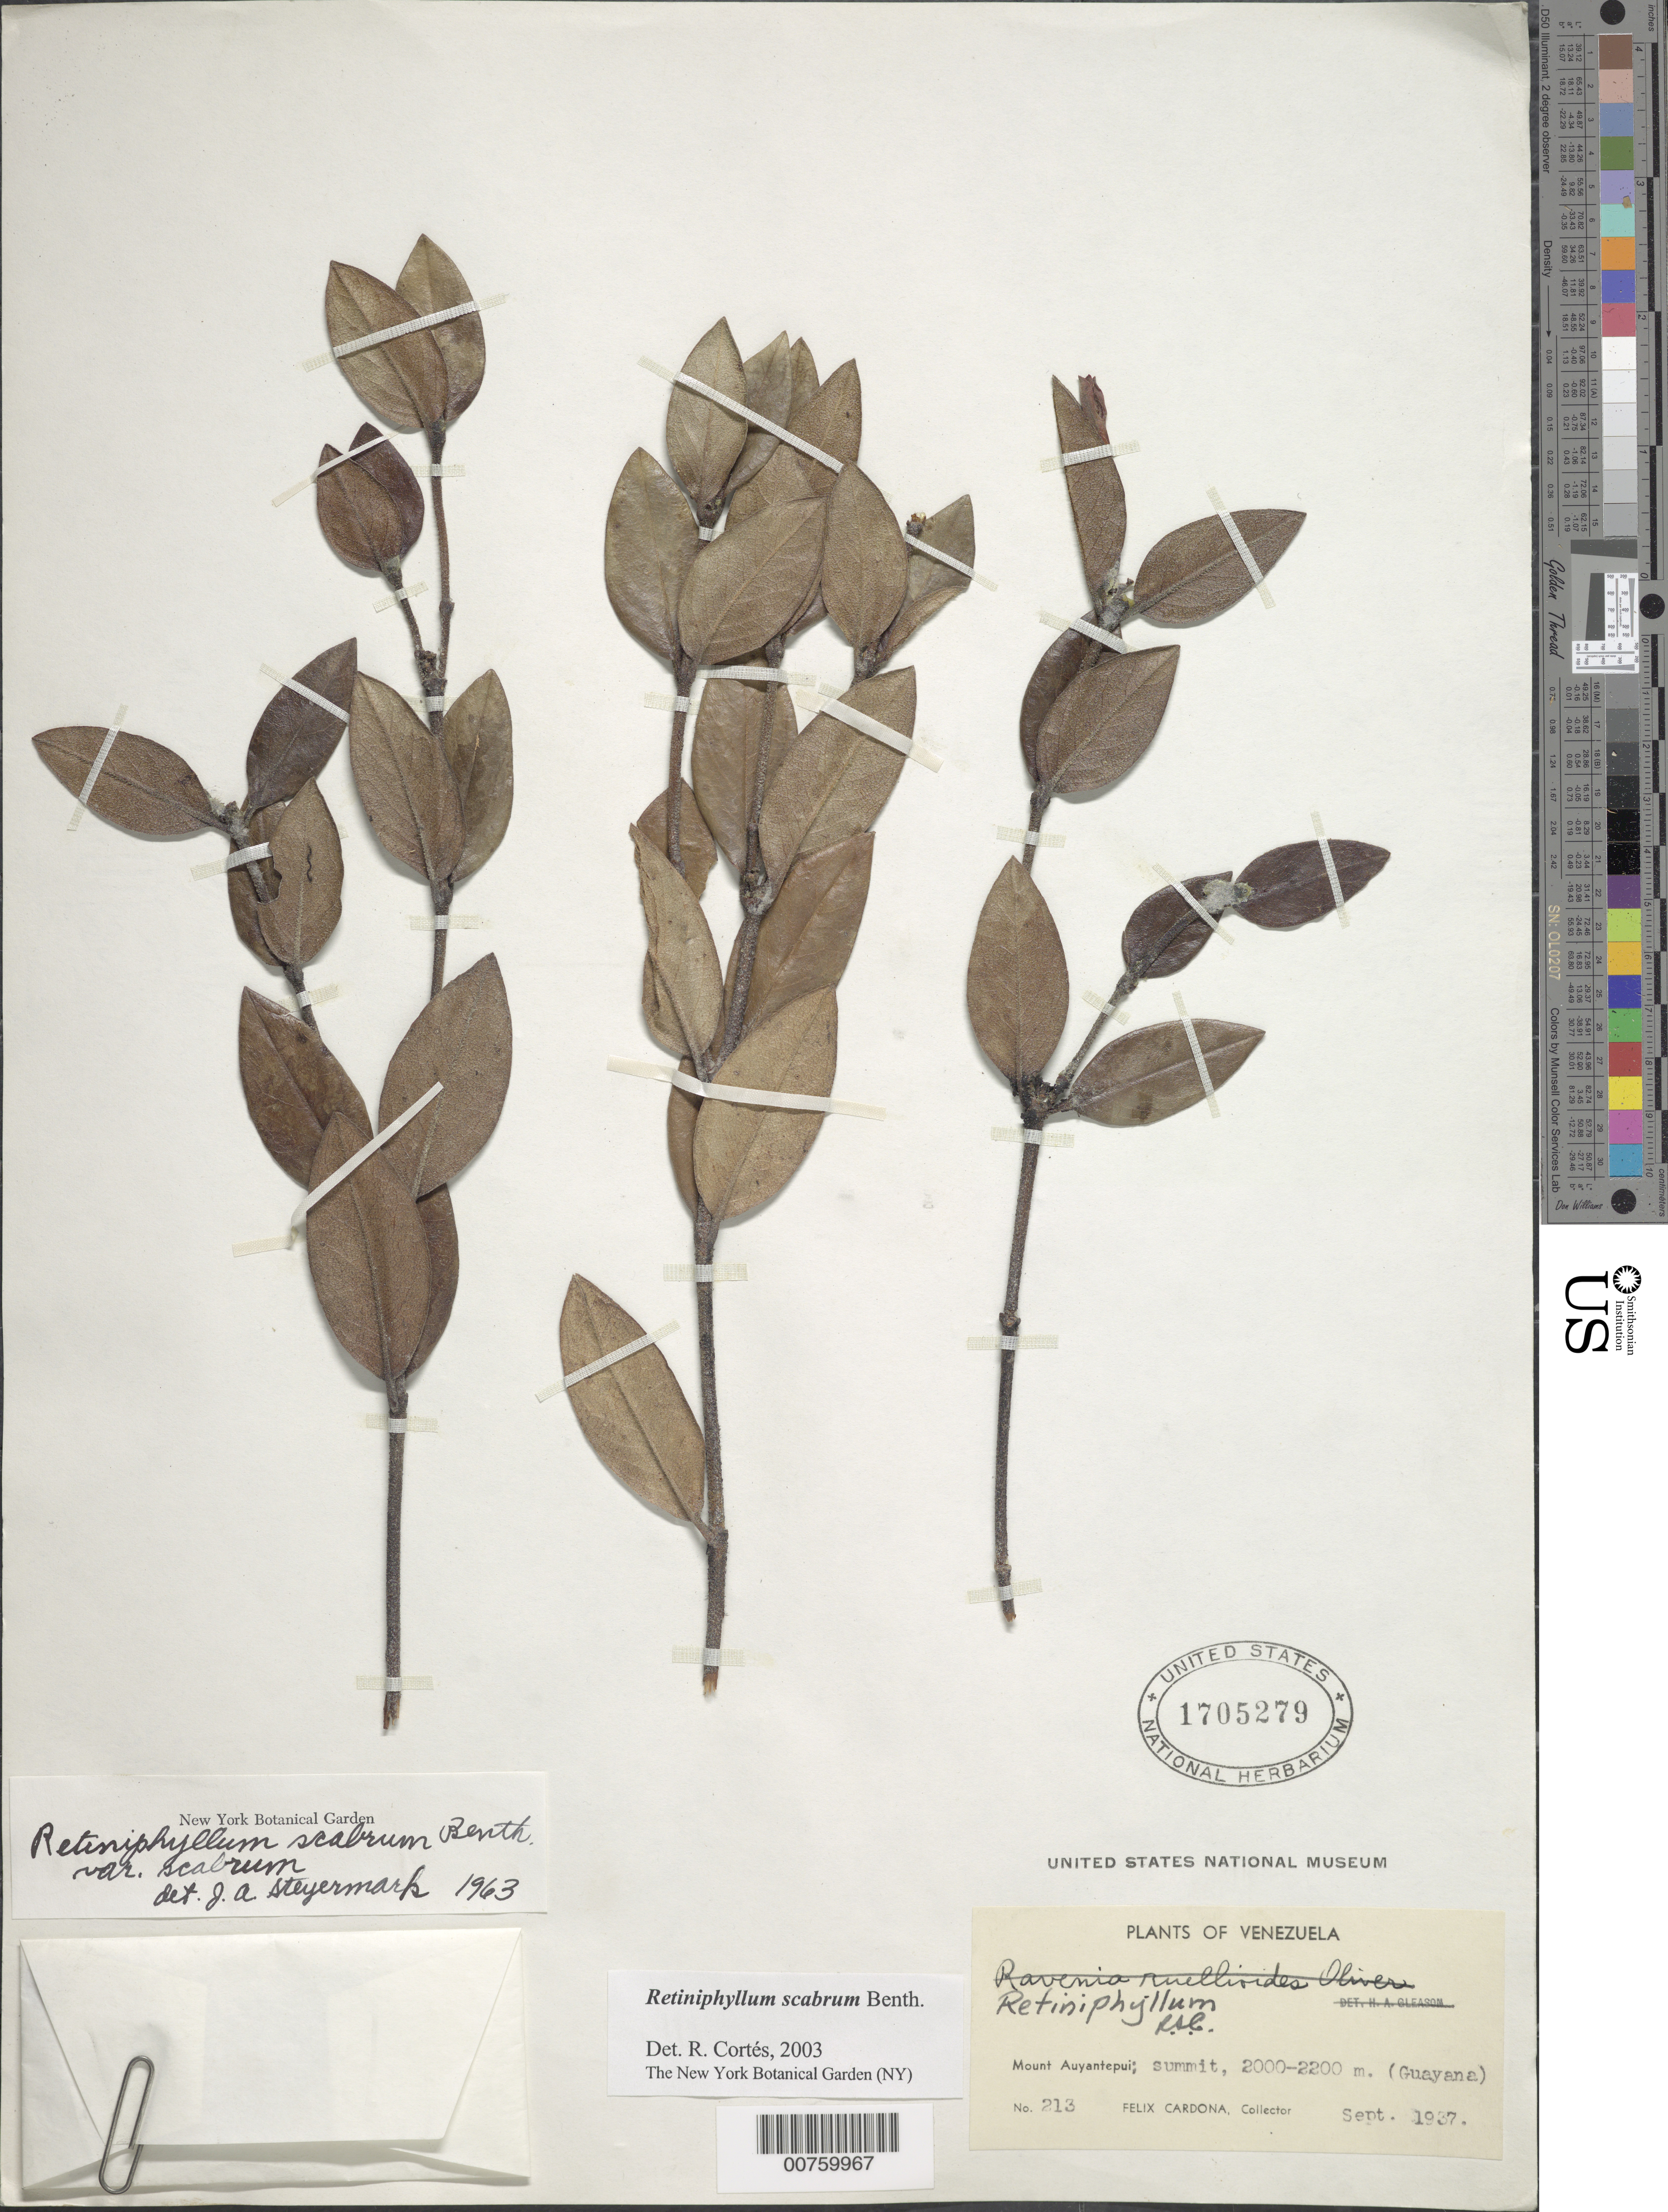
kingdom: Plantae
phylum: Tracheophyta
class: Magnoliopsida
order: Gentianales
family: Rubiaceae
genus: Retiniphyllum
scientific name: Retiniphyllum scabrum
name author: Benth.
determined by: Cortes R., G.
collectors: F. Cardona Puig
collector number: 213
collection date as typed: Sep-37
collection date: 1937-09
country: Venezuela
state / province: Bolívar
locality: Cerro Auyantepuí, Alto Caroní, Guayana, summit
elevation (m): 2000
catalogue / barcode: US 1705279